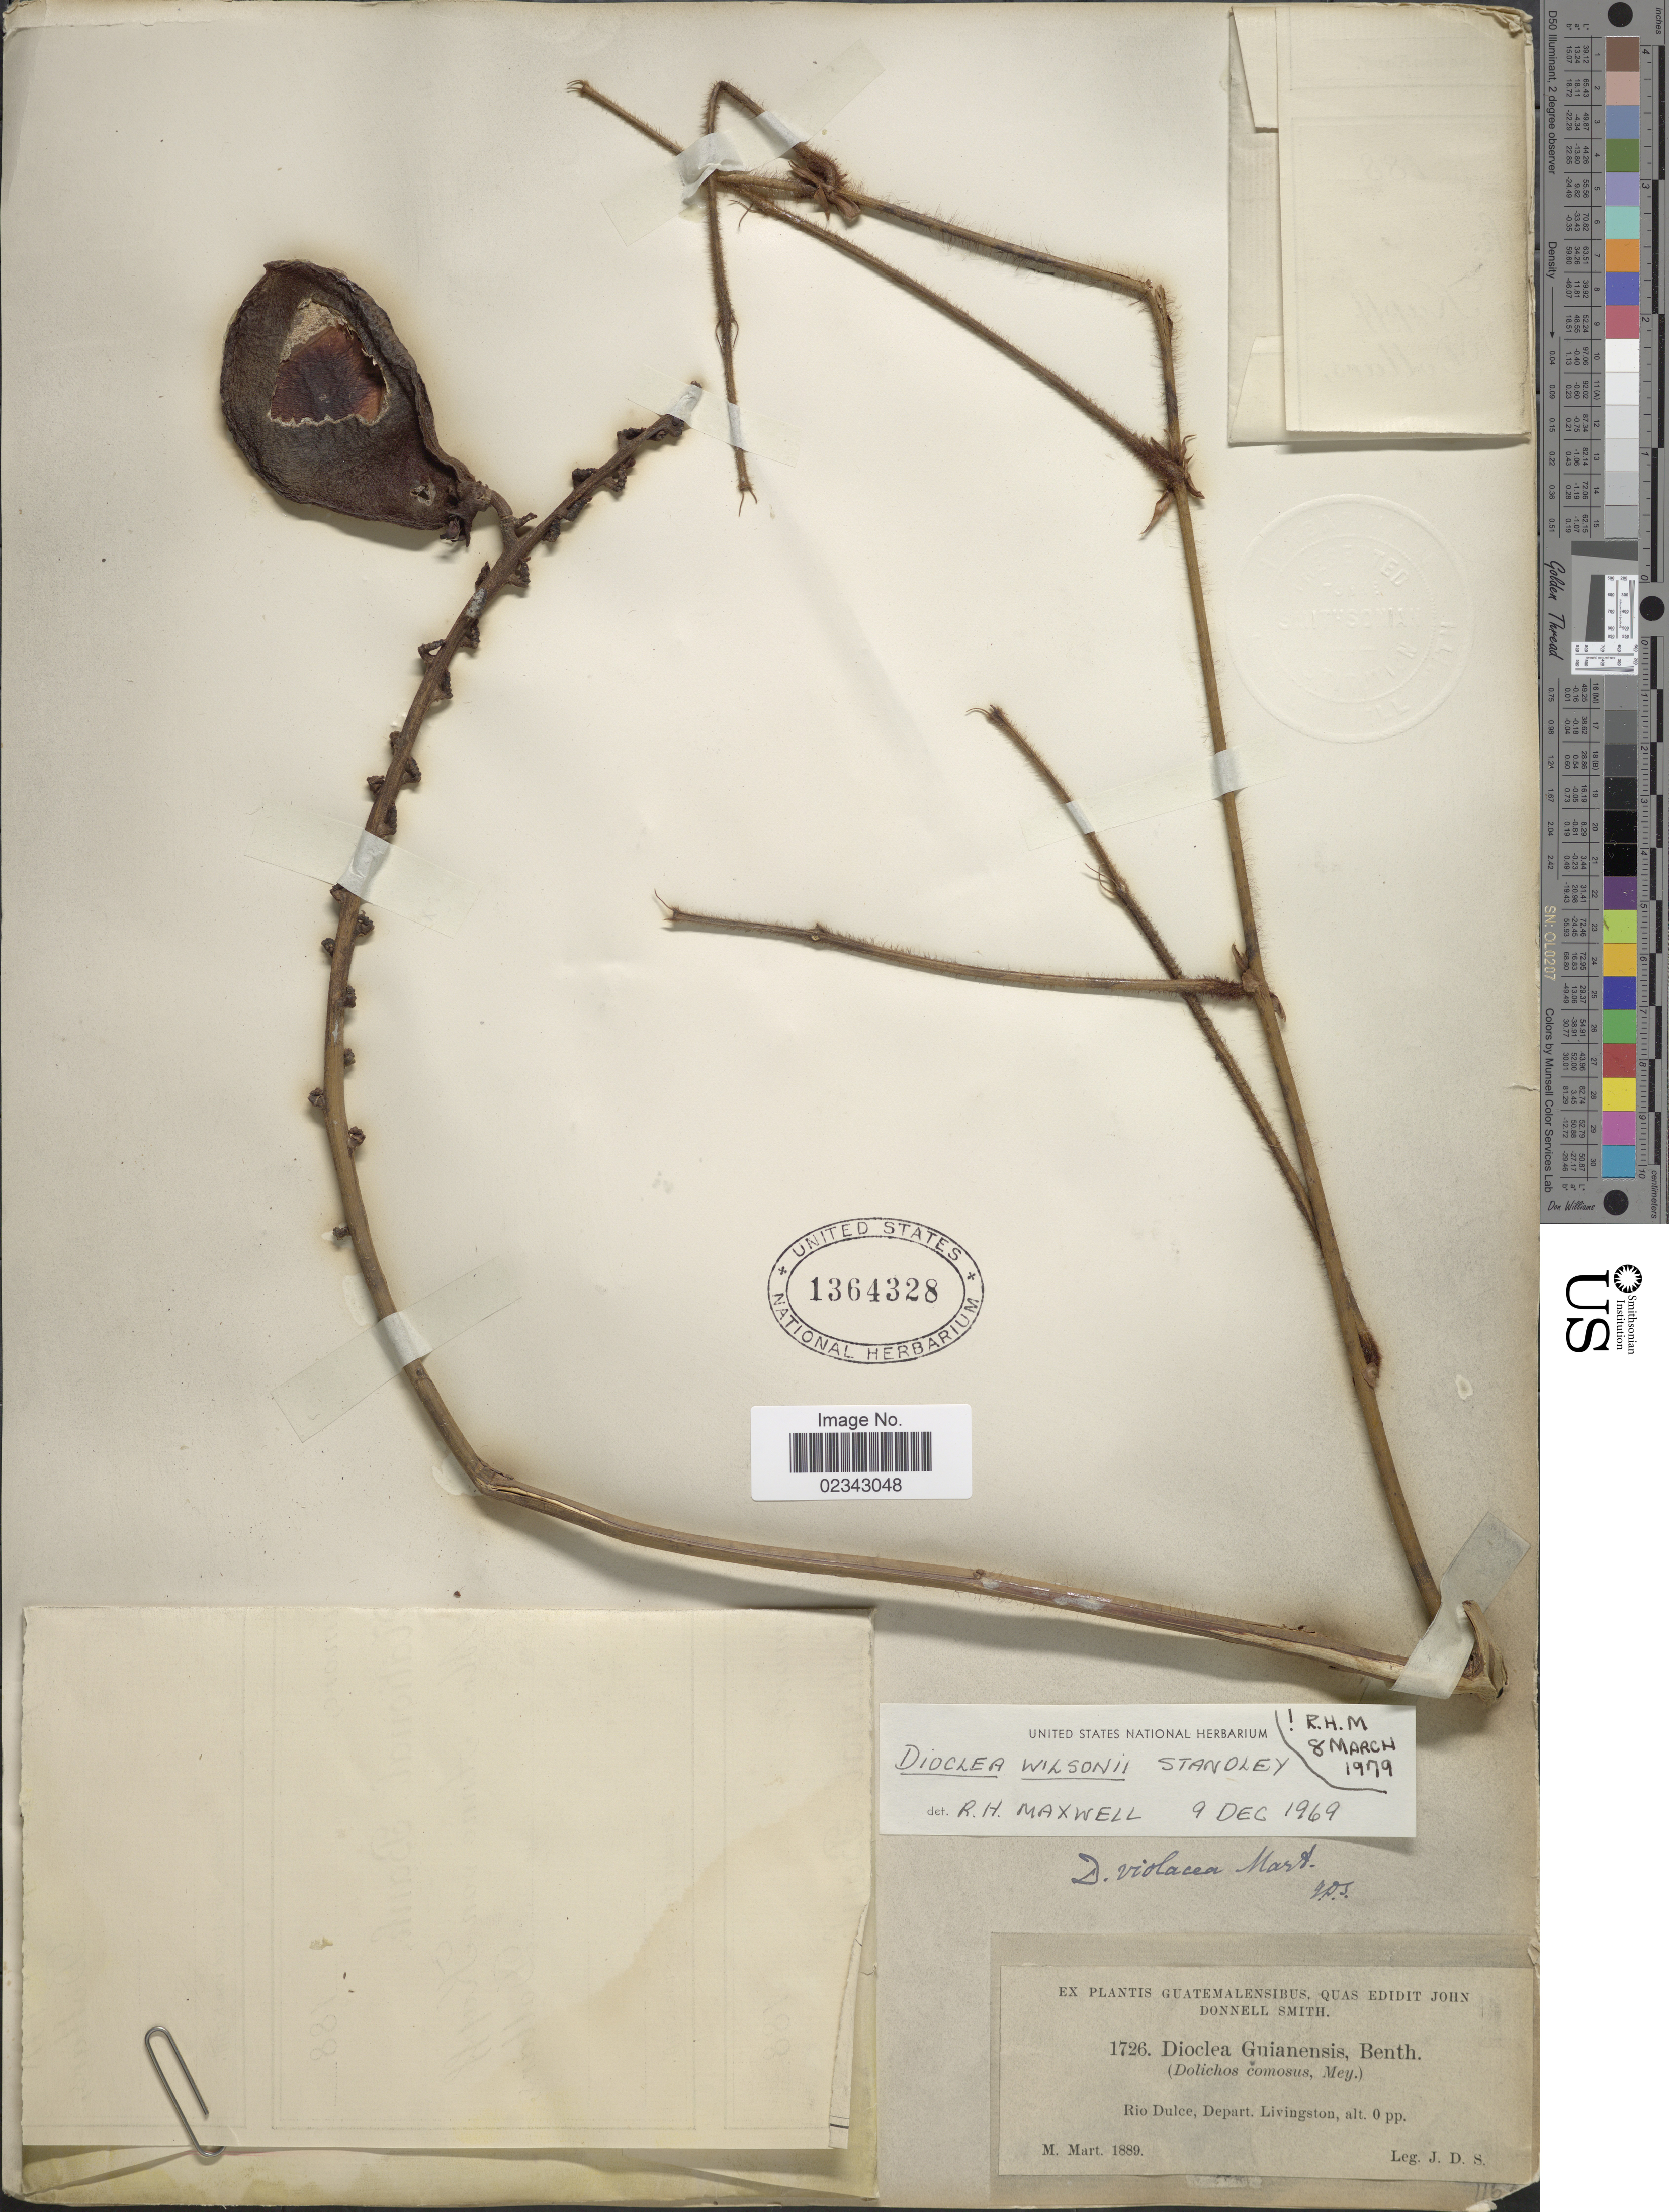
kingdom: Plantae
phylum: Tracheophyta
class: Magnoliopsida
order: Fabales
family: Fabaceae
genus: Macropsychanthus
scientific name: Macropsychanthus wilsonii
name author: (Standl.) L.P. Queiroz & Snak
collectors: J. Donnell Smith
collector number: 1726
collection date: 1889-03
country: Guatemala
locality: Rio Dulce, Depart. Livingston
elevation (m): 0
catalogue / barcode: US 1364328